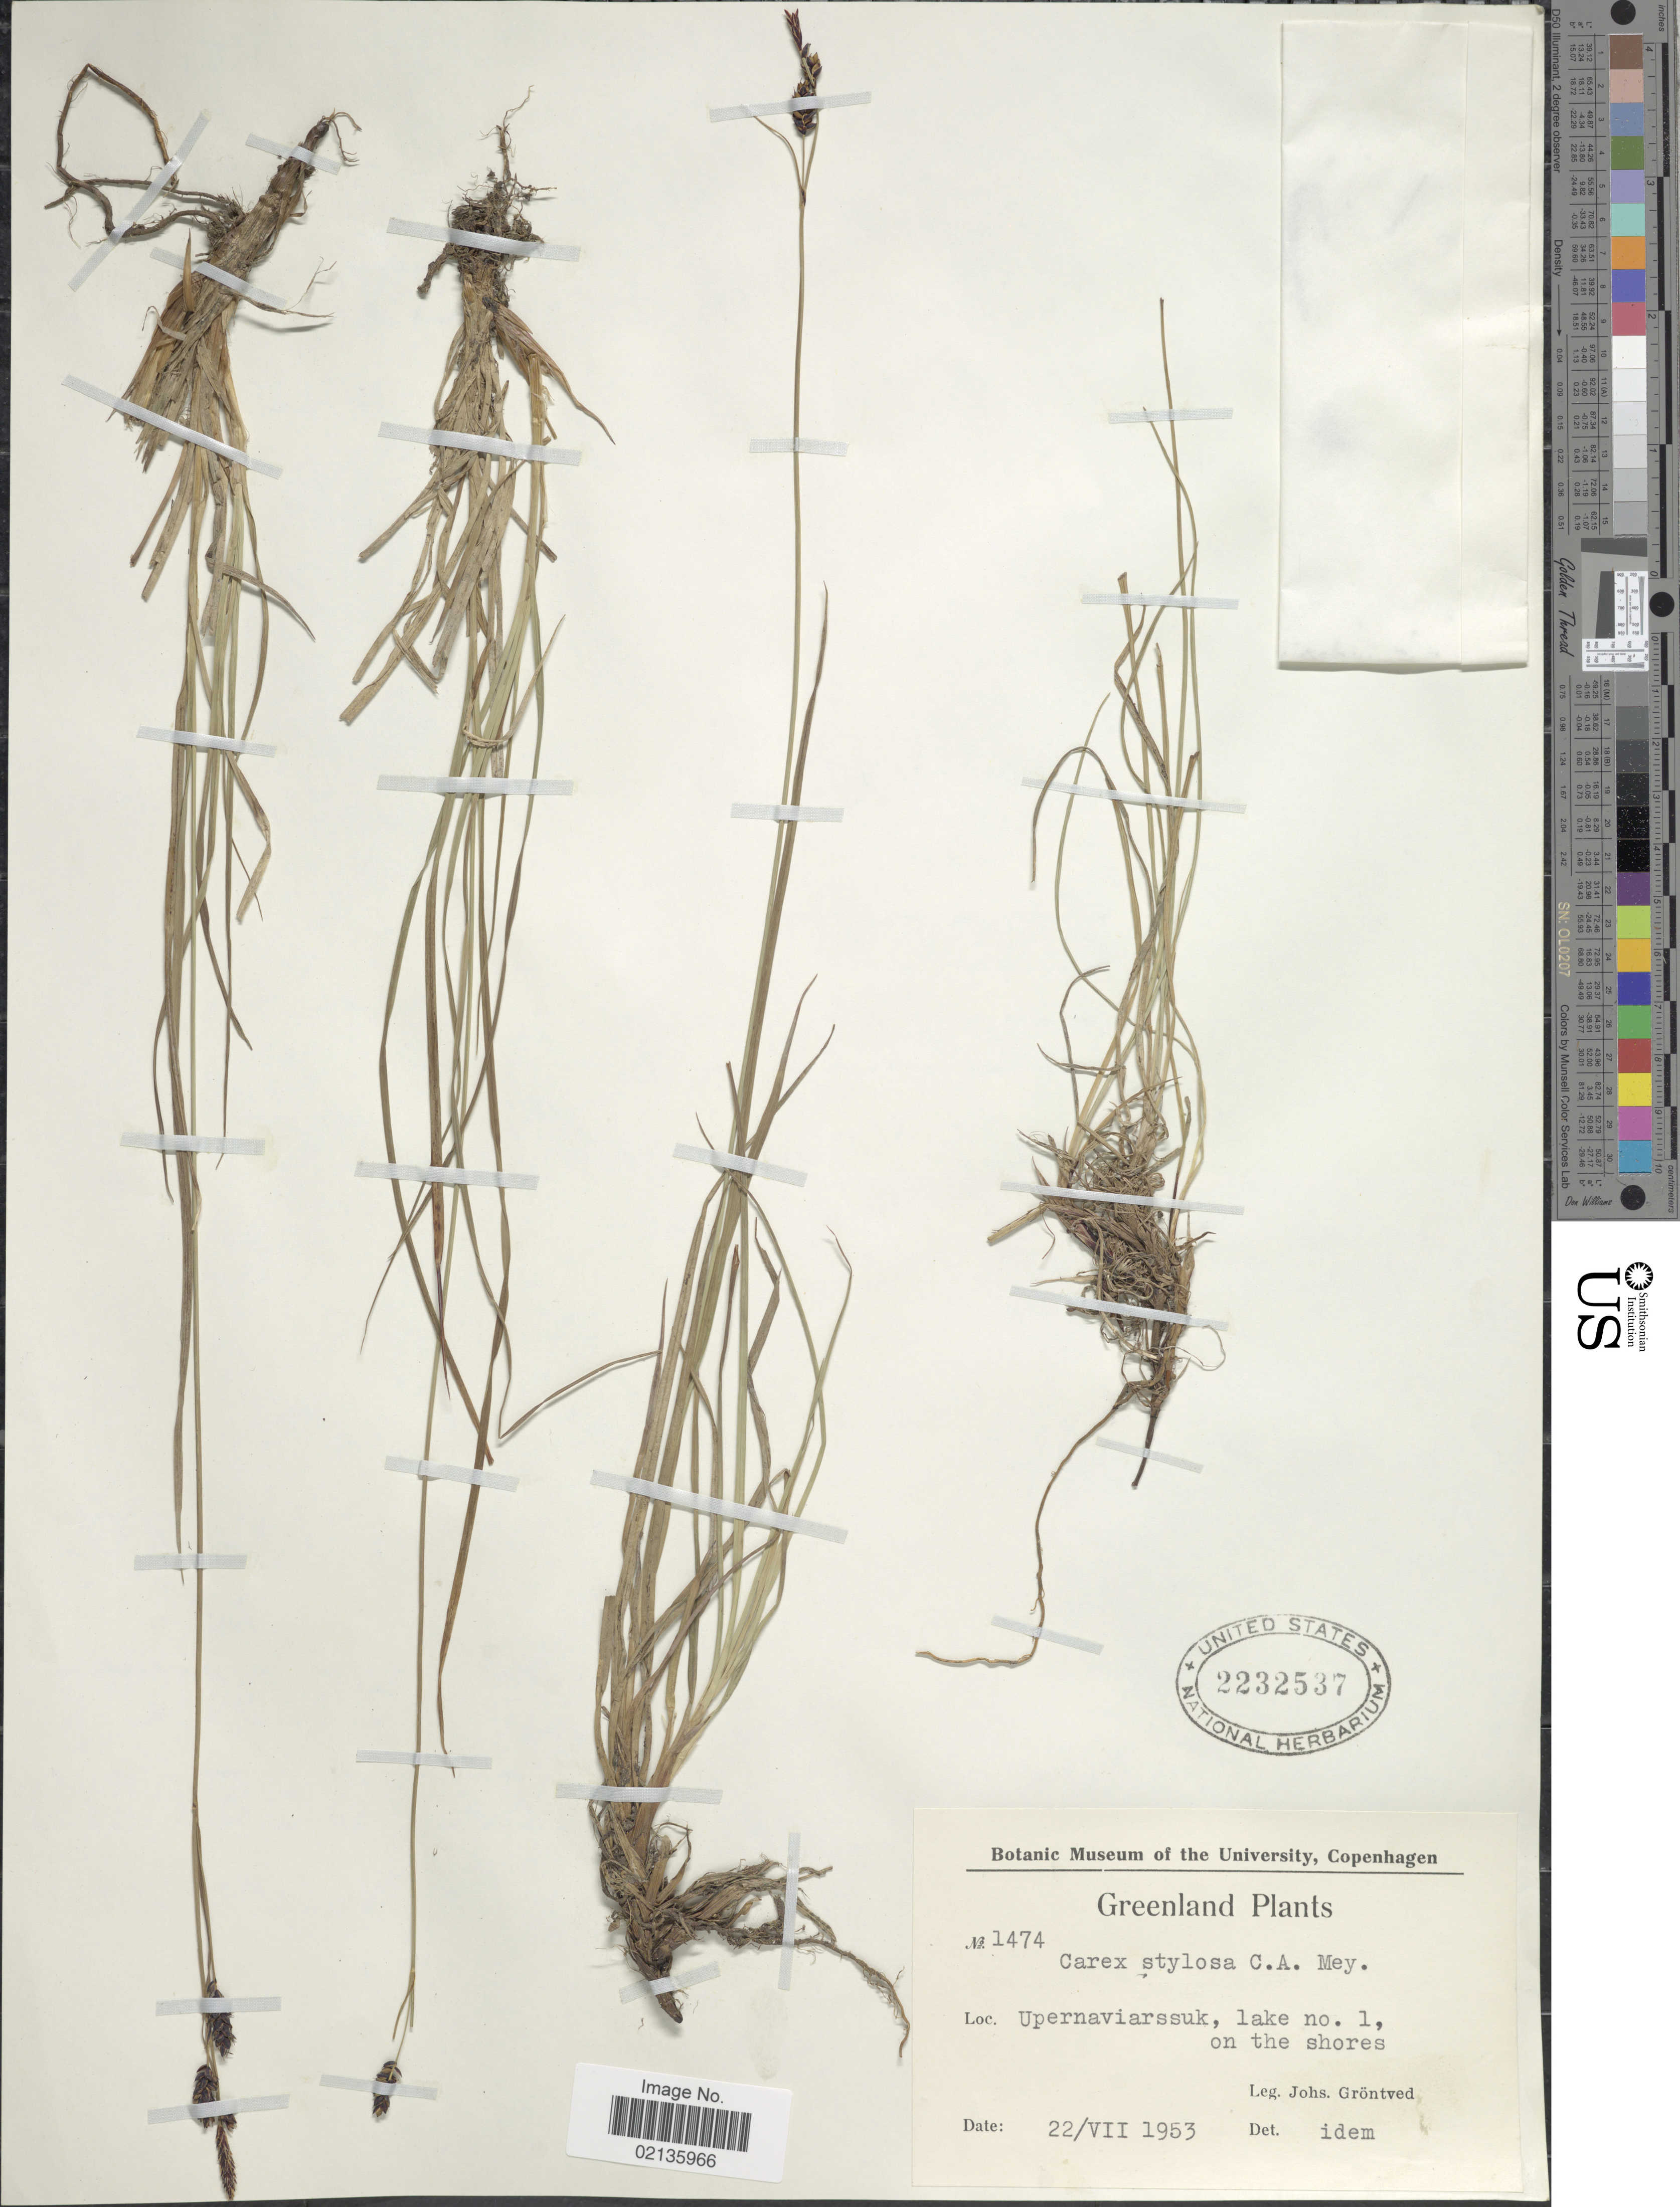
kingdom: Plantae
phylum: Tracheophyta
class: Liliopsida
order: Poales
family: Cyperaceae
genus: Carex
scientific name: Carex stylosa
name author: C.A. Mey.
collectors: J. Gröntved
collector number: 1474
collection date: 1953-07-22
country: Greenland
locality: Upernaviarssuk, lake no. 1, on the shores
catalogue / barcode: US 2232537